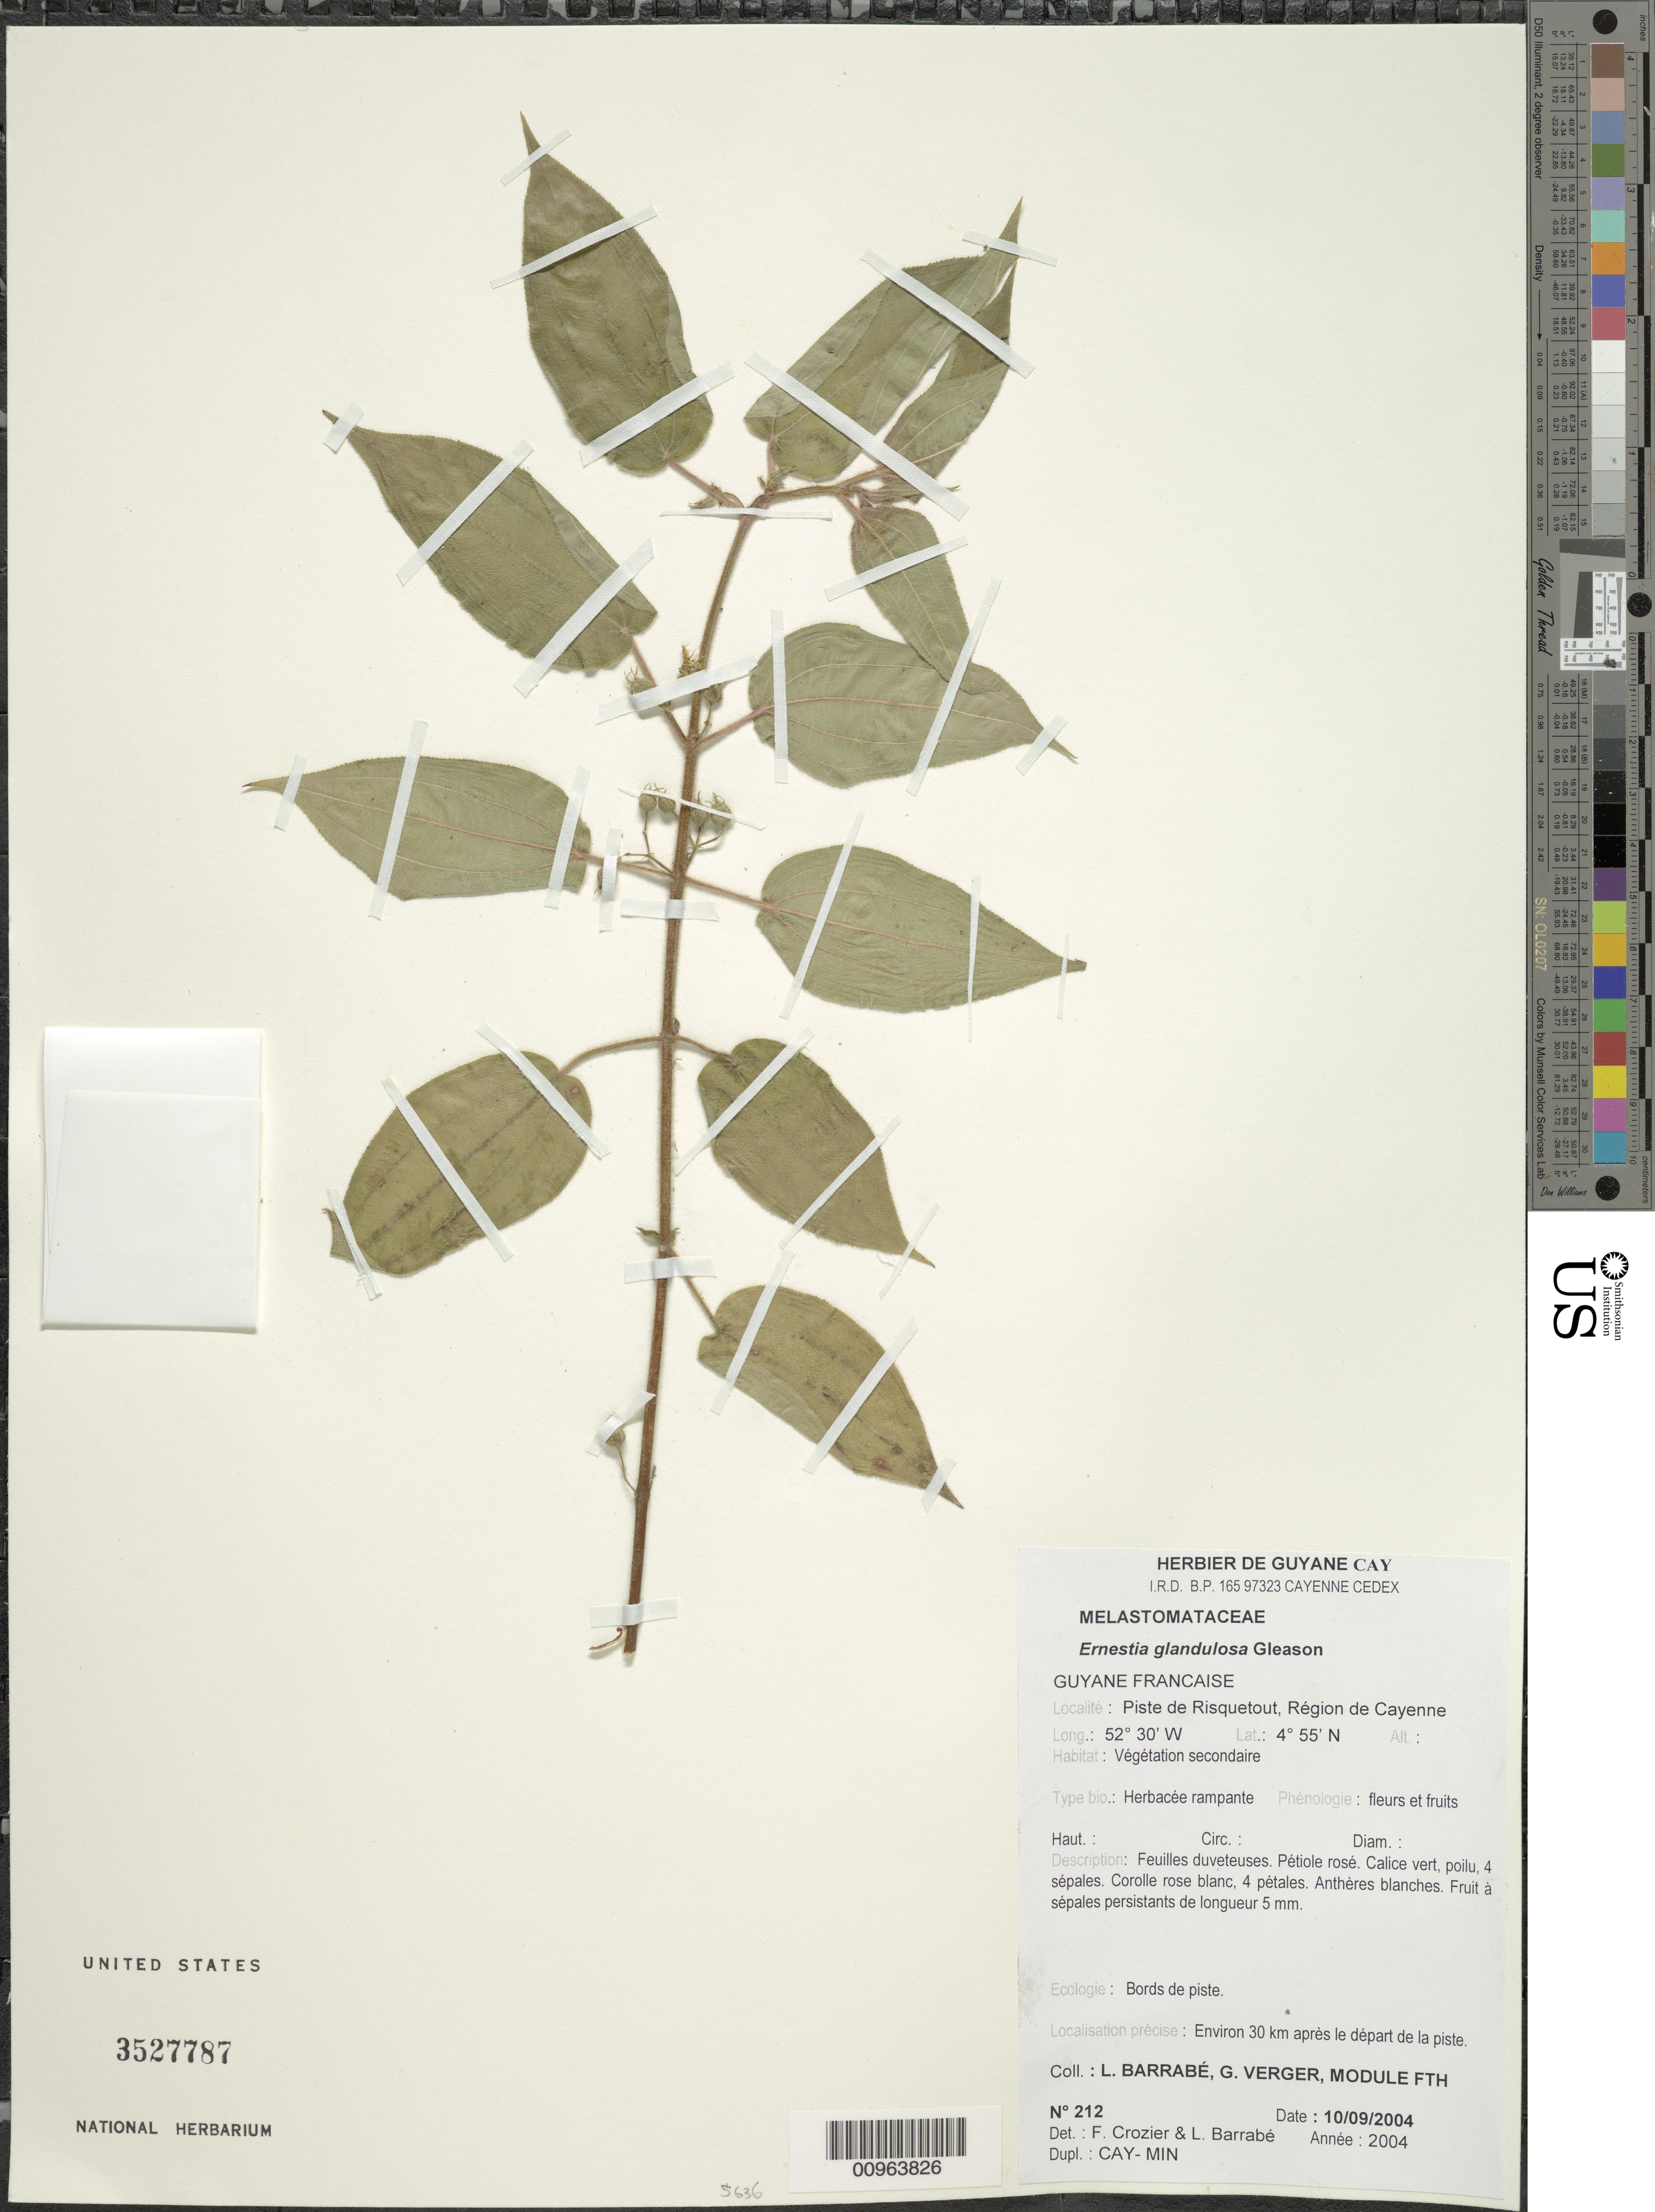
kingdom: Plantae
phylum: Tracheophyta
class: Magnoliopsida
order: Myrtales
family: Melastomataceae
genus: Pseudoernestia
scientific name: Pseudoernestia glandulosa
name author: (Gleason) M.J. Rocha & P.J.F. Guim.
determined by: Nunes da Silva, Diego, (RB), Jardim Botanico do Rio de Janeiro - Herbario (BRAZIL)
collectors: L. Barrabé, G. Verger & Module Fth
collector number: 212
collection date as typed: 10-Sep-04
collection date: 2004-09-10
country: French Guiana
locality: Piste de Risquetout, Region de Cayenne. Environ 30 km apres le depart de la piste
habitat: Végétation secondaire, bord de piste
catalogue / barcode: US 3527787